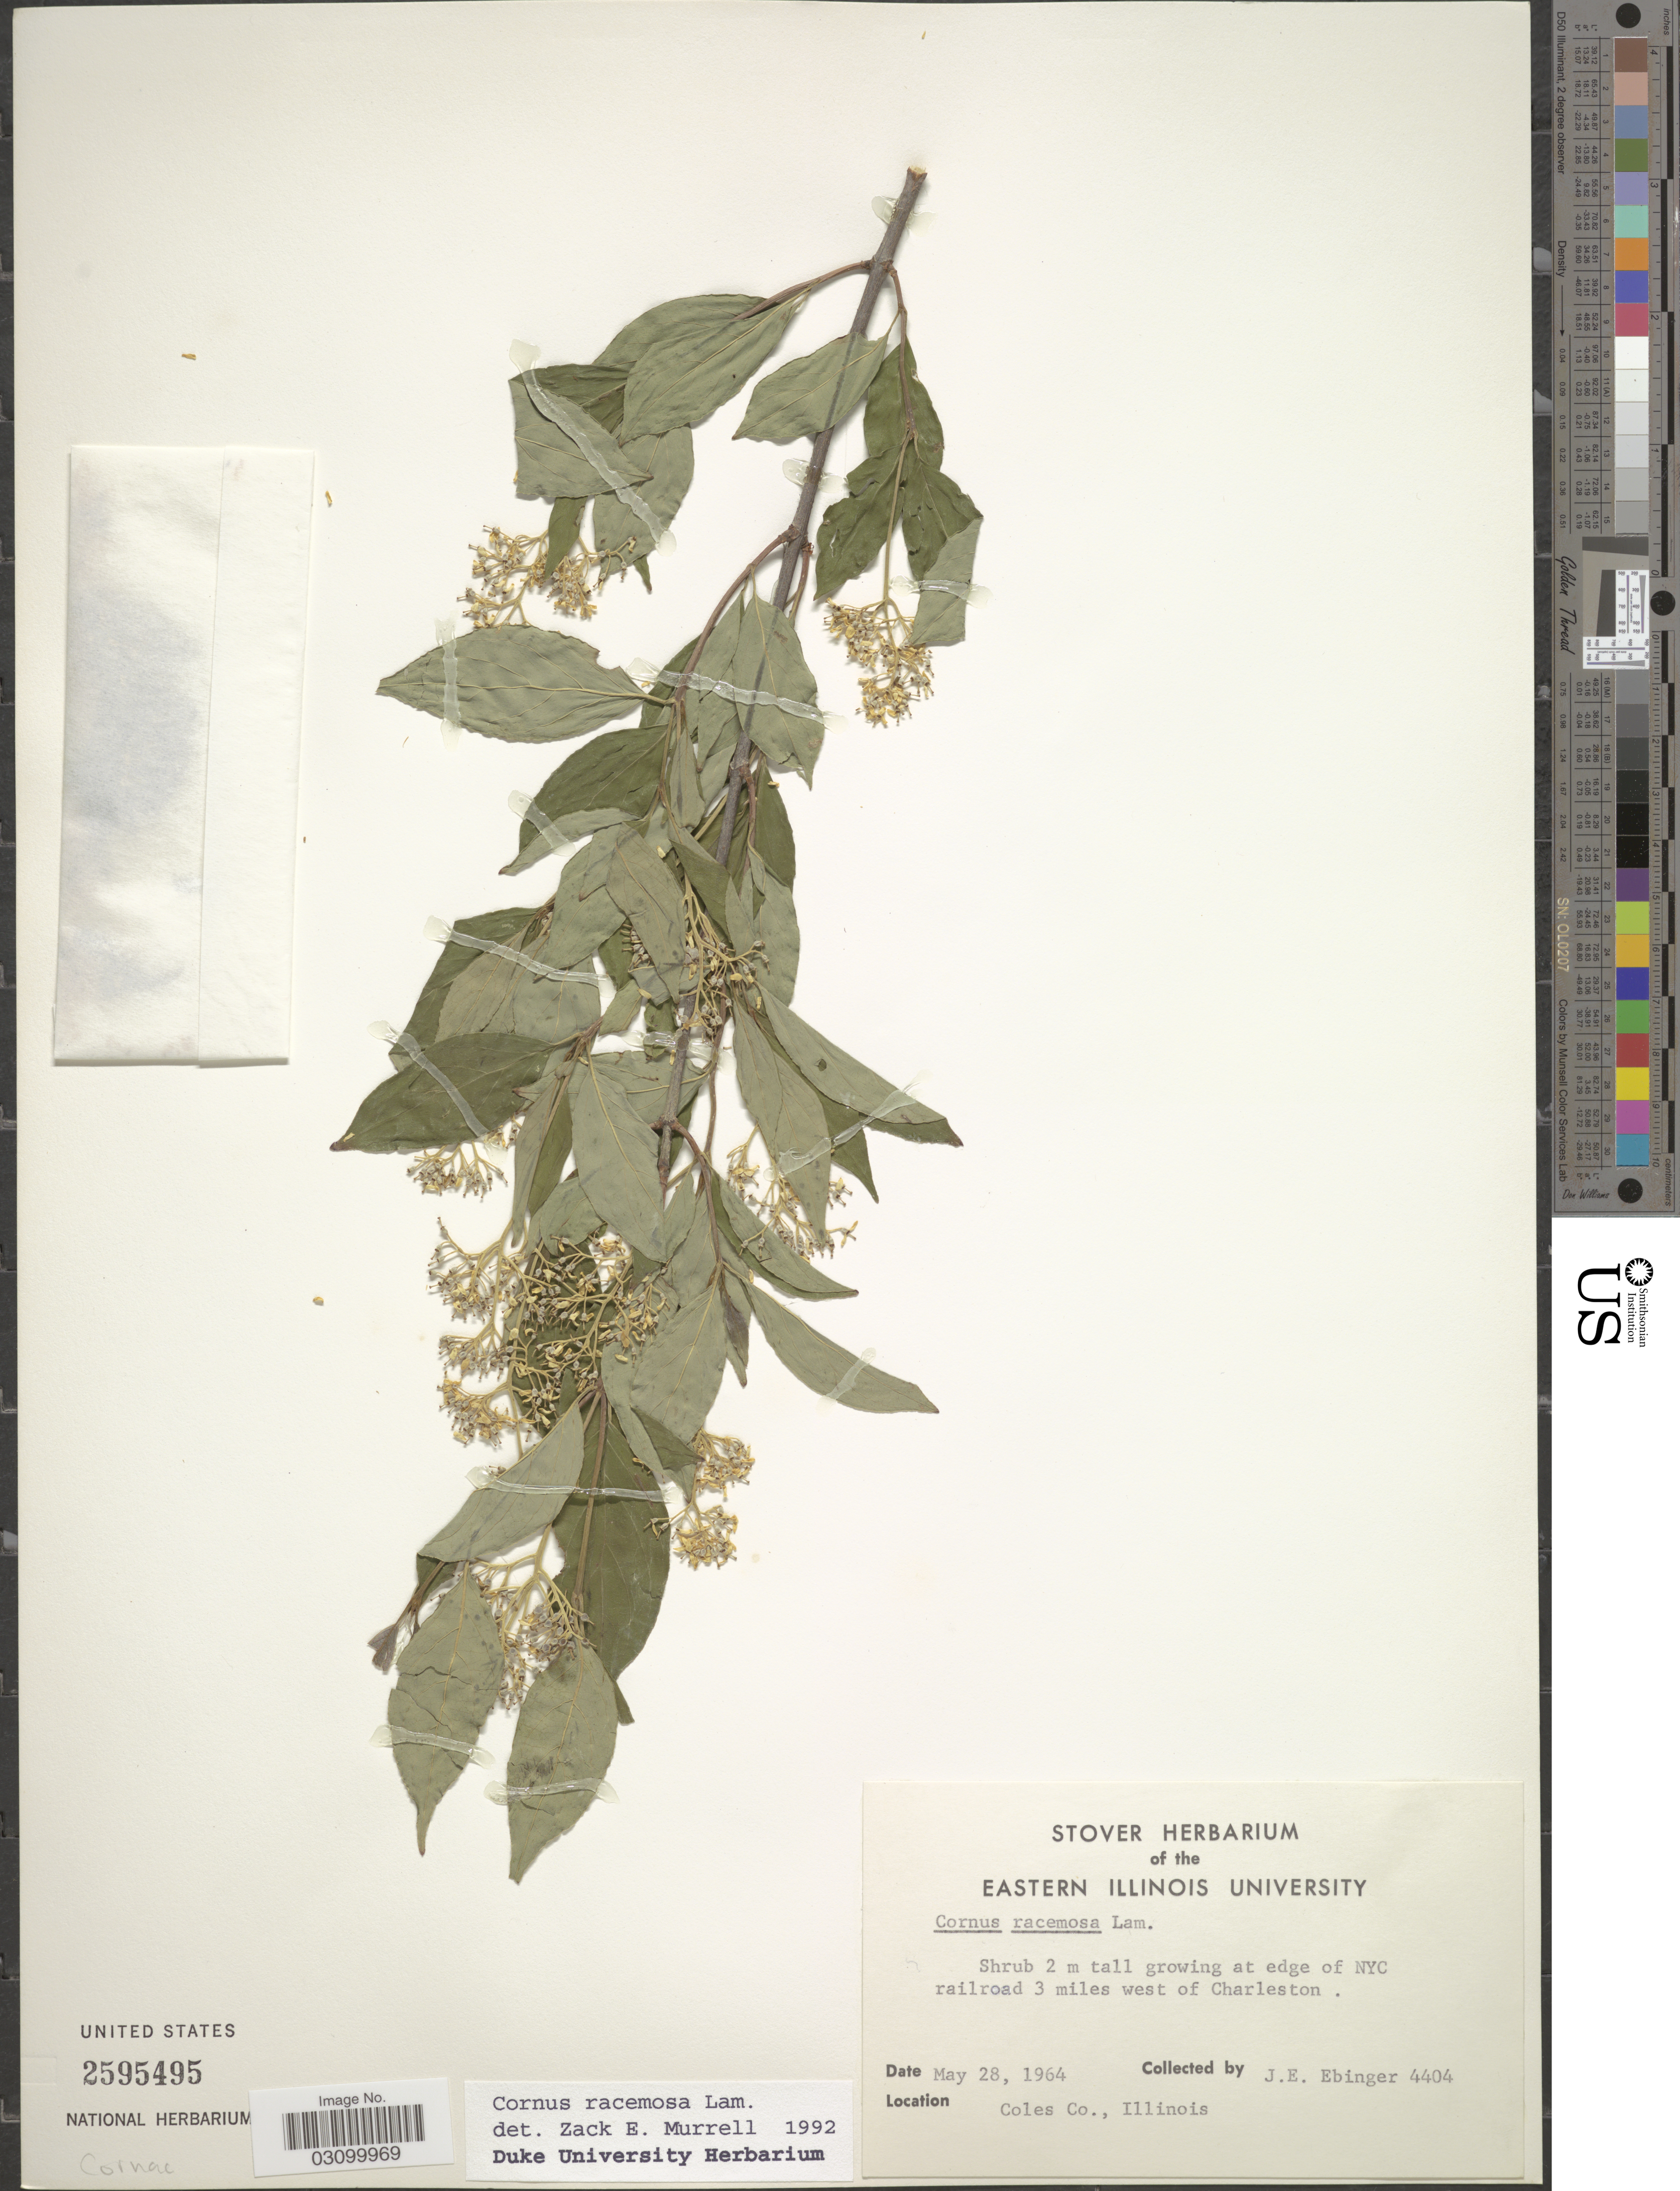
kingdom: Plantae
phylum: Tracheophyta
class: Magnoliopsida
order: Cornales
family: Cornaceae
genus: Cornus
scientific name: Cornus racemosa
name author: Lam.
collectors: J. Ebinger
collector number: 4404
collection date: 1964-05-28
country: United States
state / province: Illinois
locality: Growing at edge of NYC railroad 3 miles west of Charleston. Coles Co.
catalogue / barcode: US 2595495